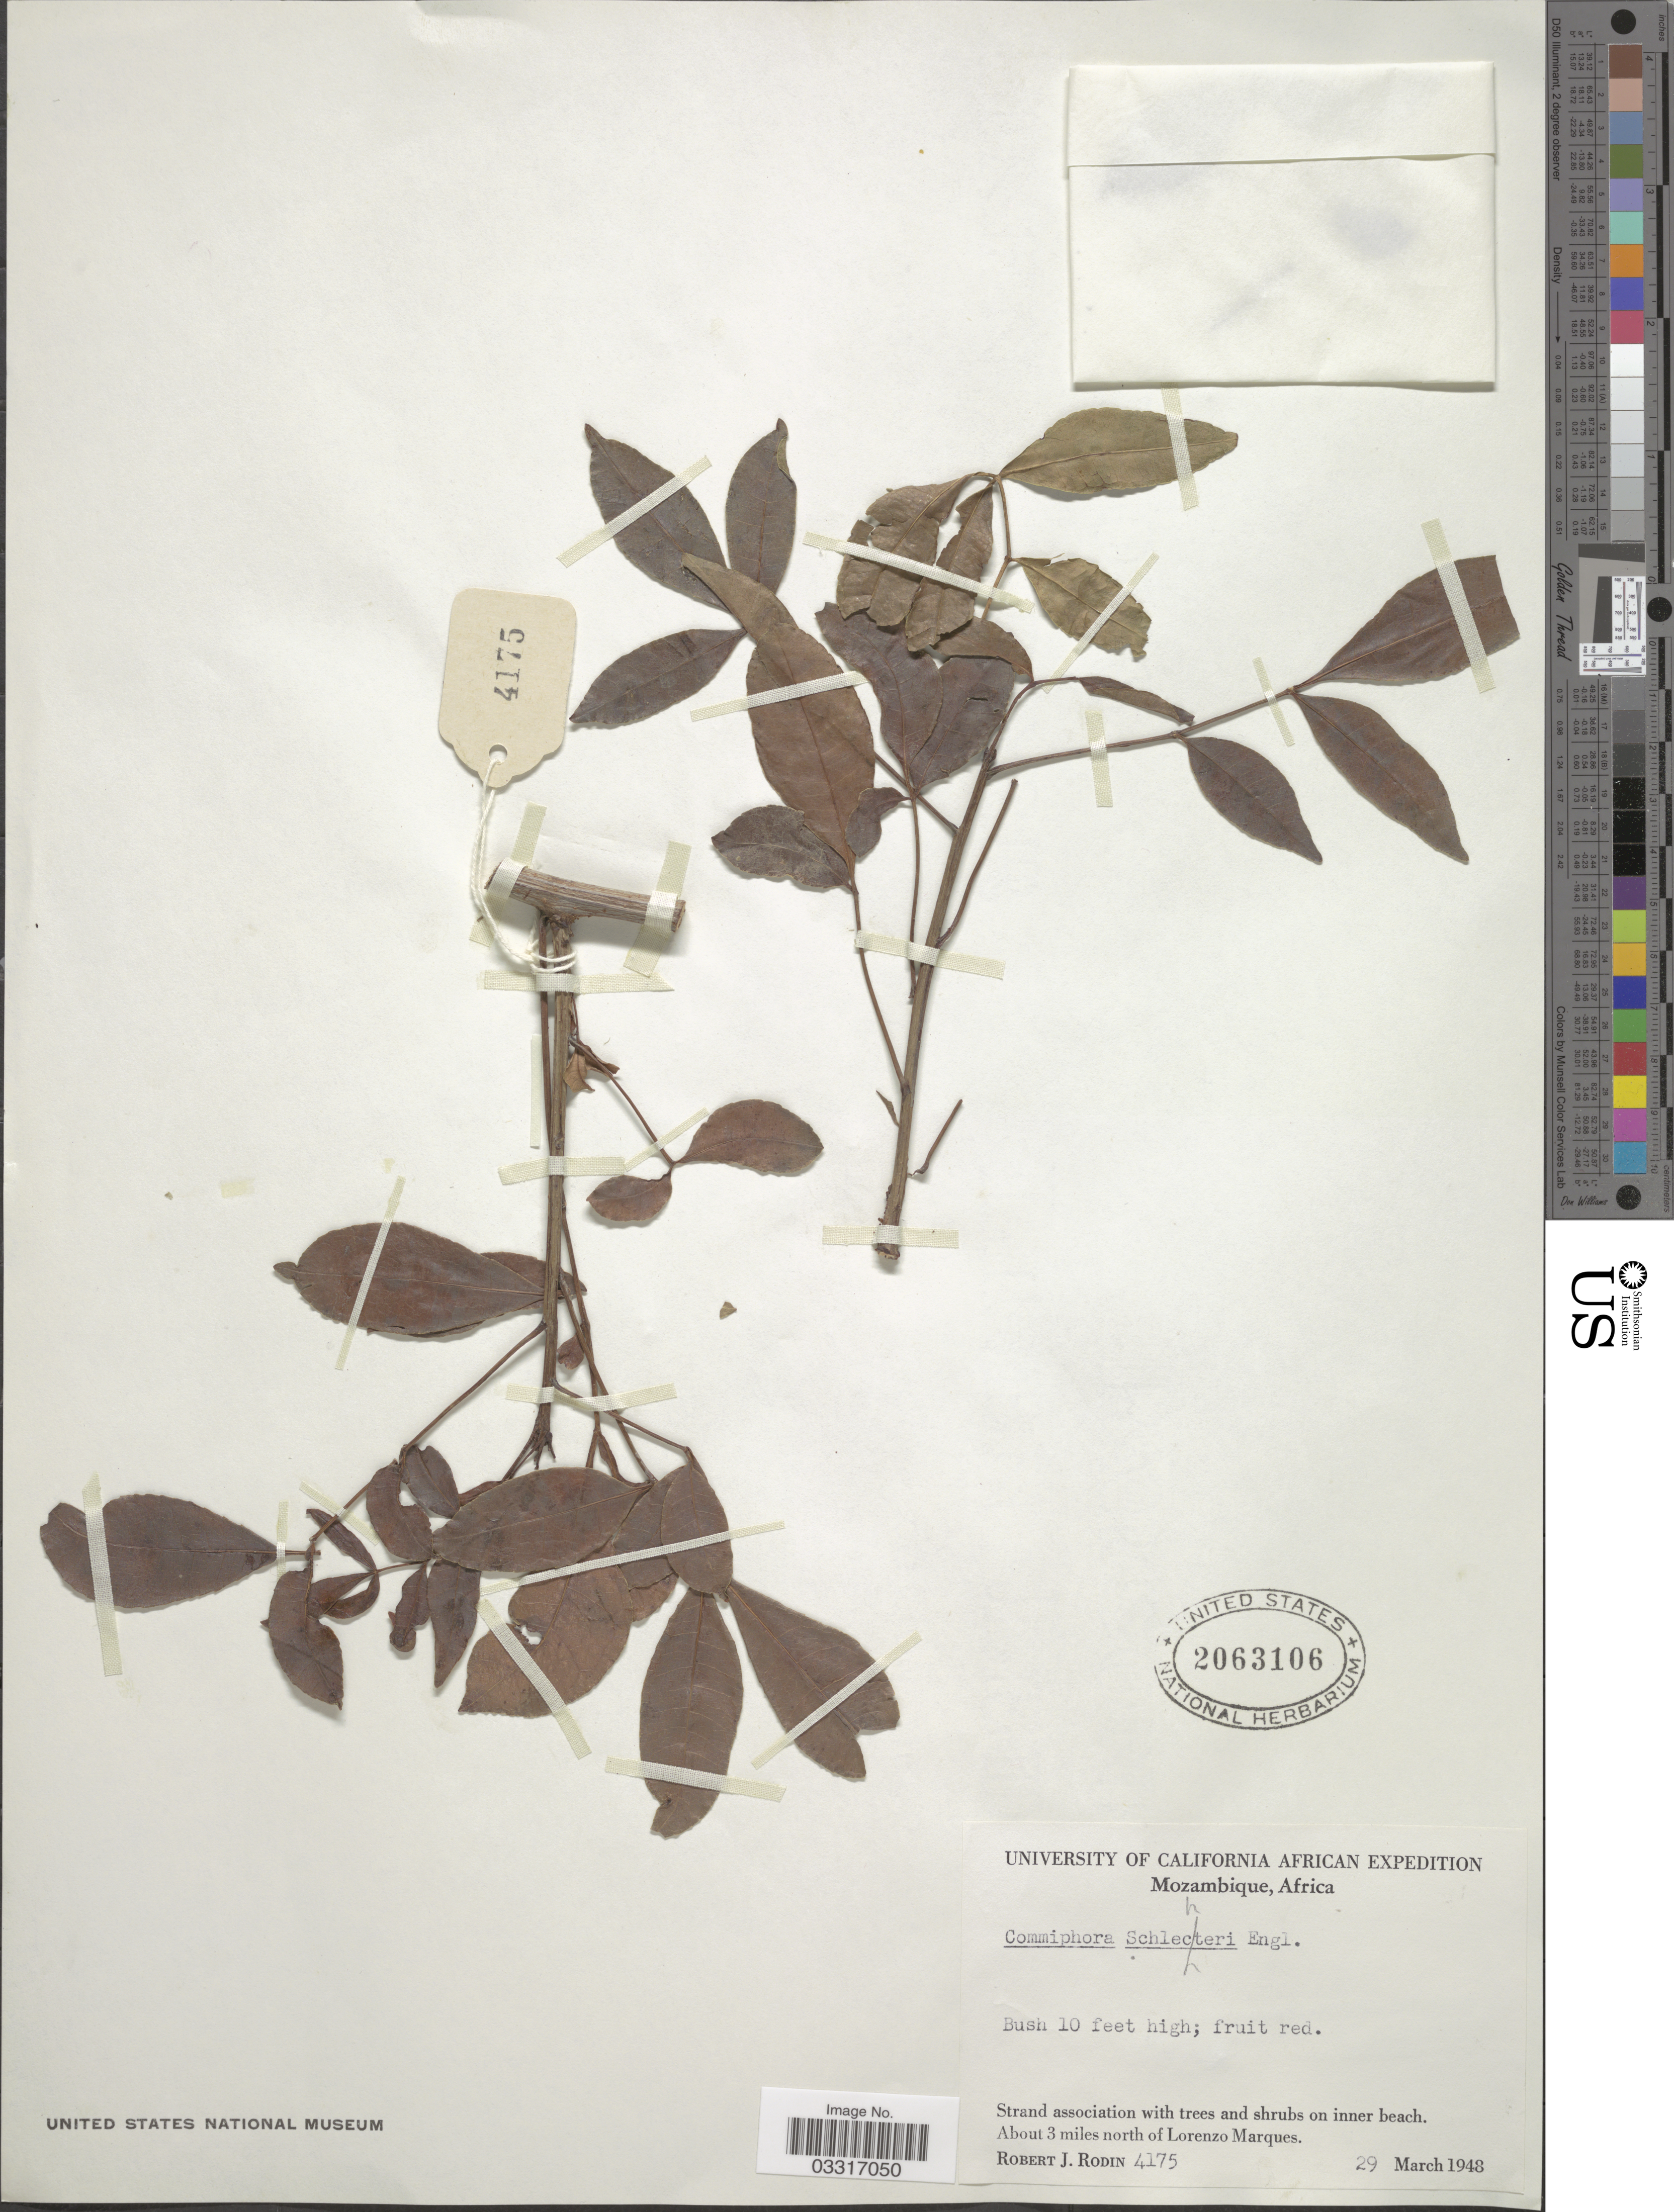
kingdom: Plantae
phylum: Tracheophyta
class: Magnoliopsida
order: Sapindales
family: Burseraceae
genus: Commiphora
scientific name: Commiphora schlechteri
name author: Engl.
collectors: R. J. Rodin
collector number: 4175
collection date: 1948-03-29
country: Mozambique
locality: About 3 miles north of Lorenzo Marques.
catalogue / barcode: US 2063106